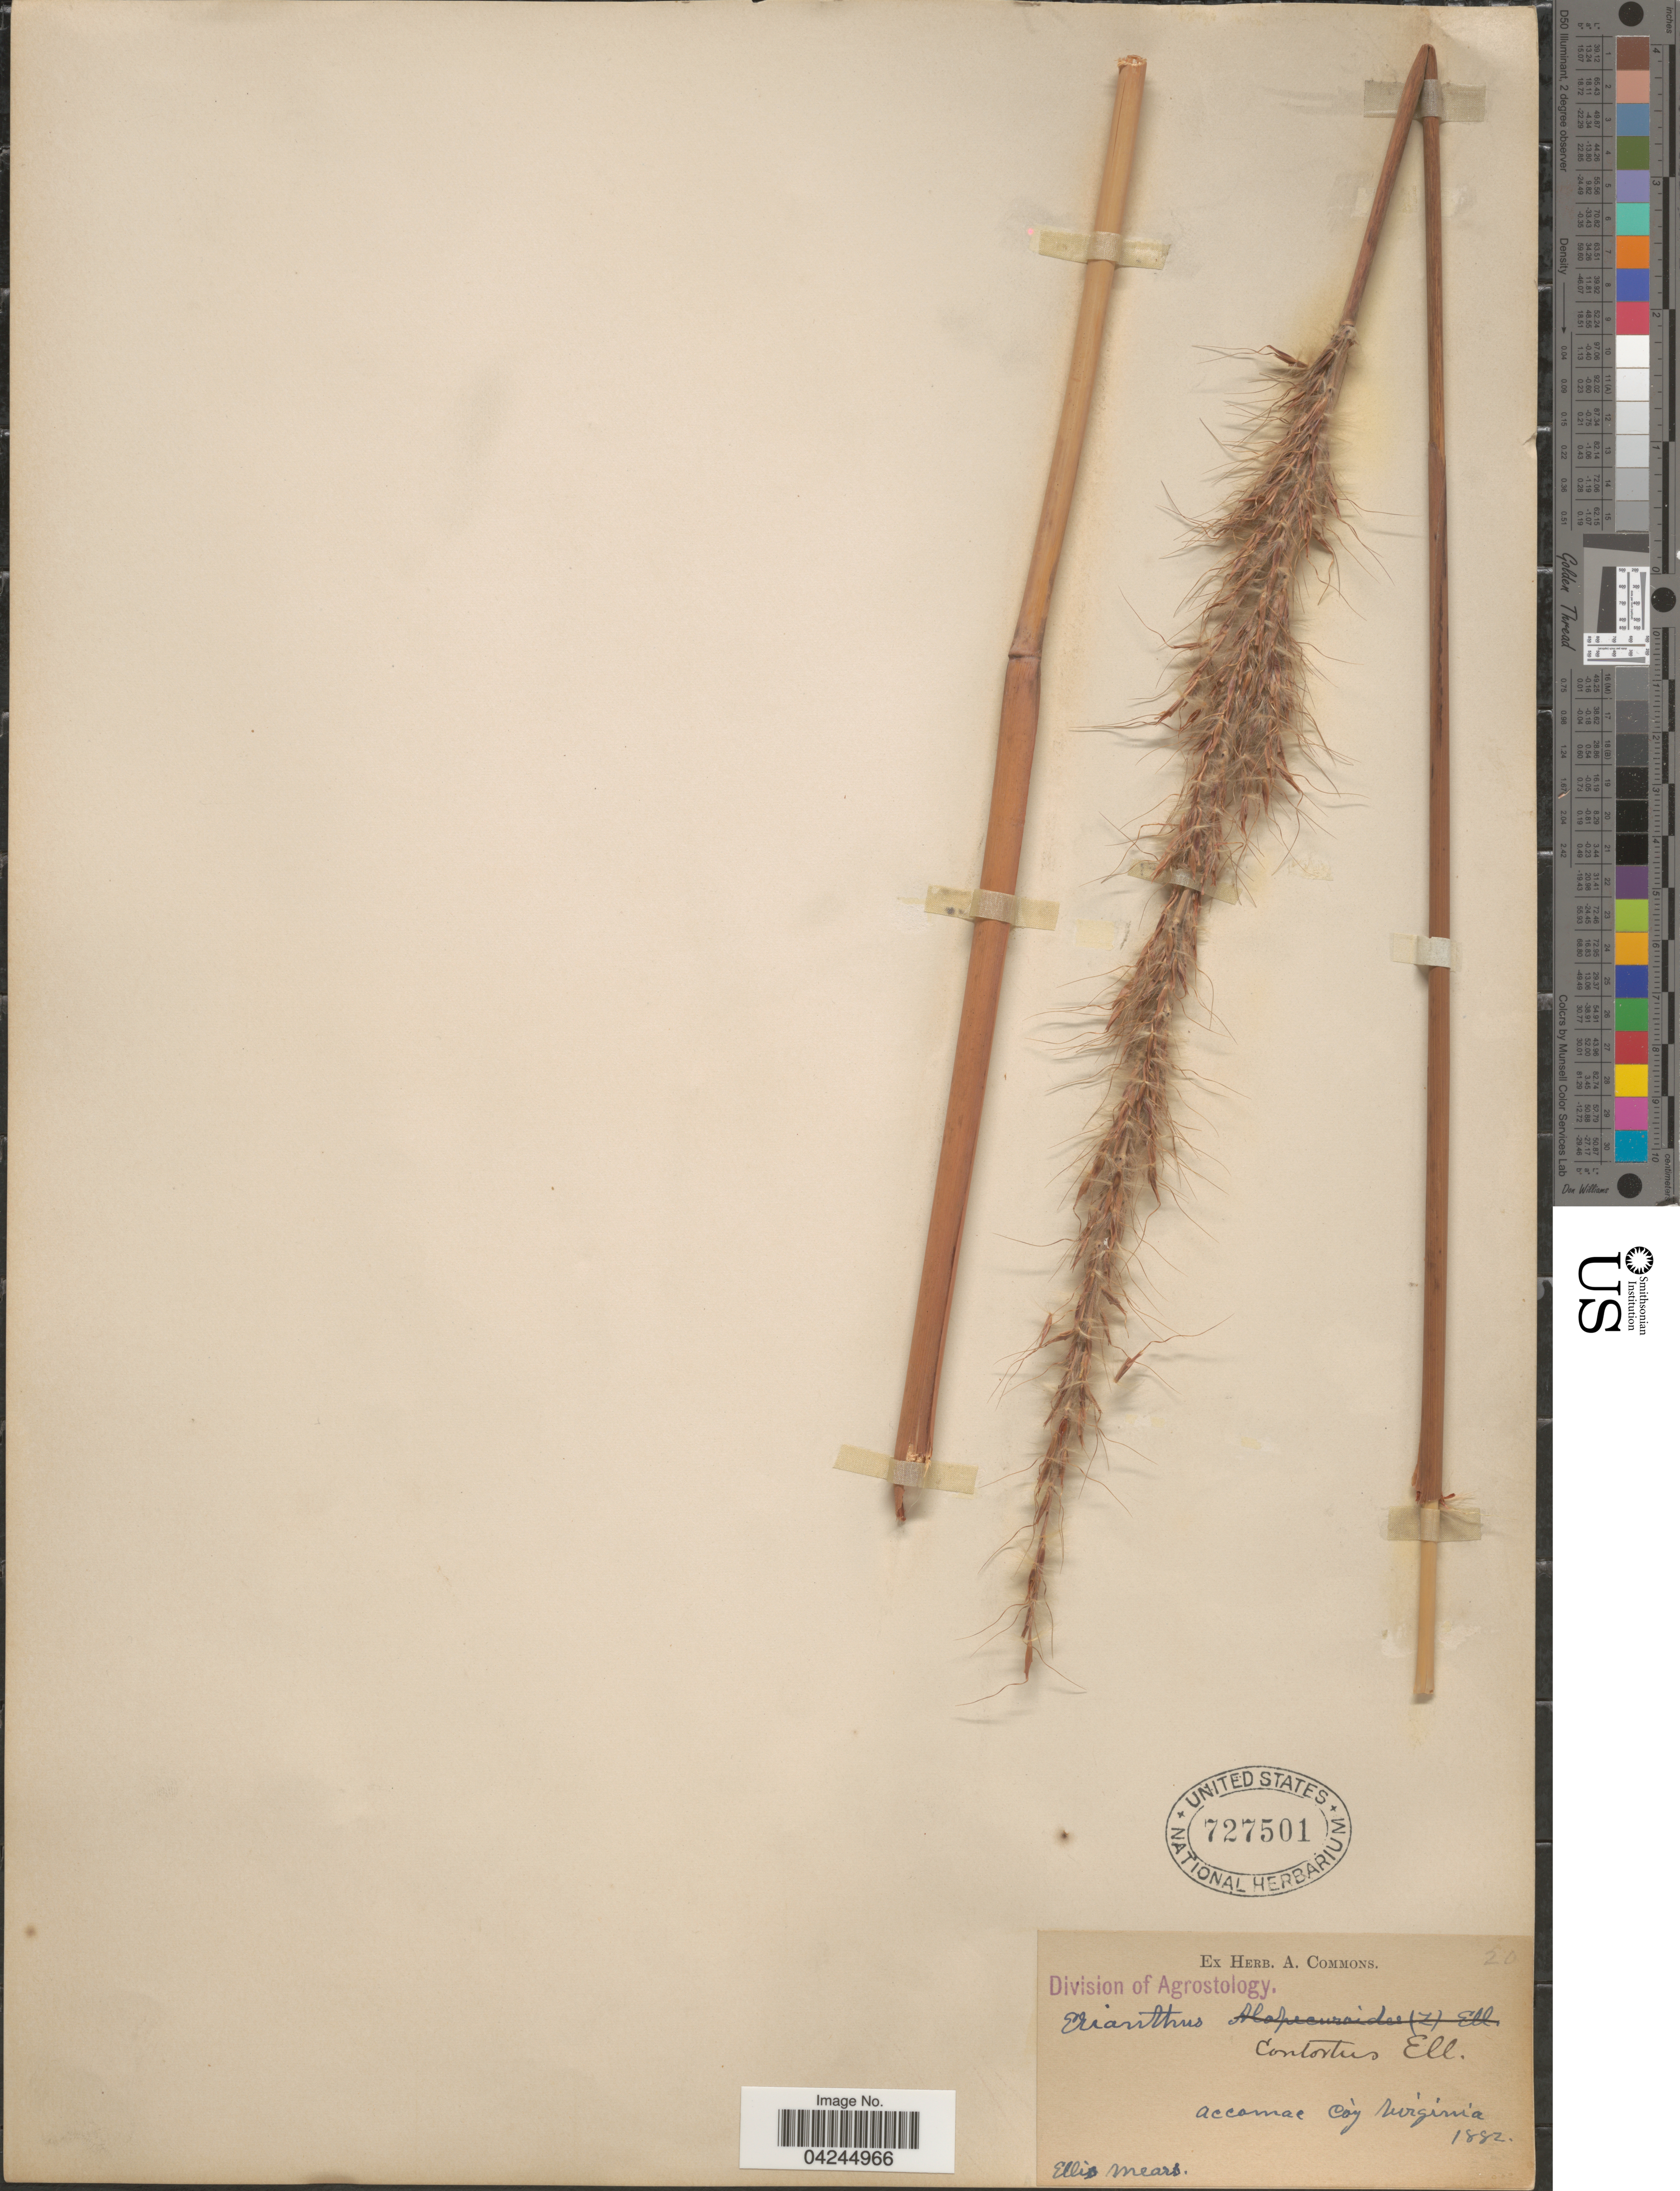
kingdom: Plantae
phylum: Tracheophyta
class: Liliopsida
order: Poales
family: Poaceae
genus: Erianthus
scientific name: Erianthus brevibarbis var. contortus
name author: (Elliott) D.B. Ward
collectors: E. Mears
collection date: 1882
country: United States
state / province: Virginia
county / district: Accomack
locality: Accomac Co.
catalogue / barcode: US 727501